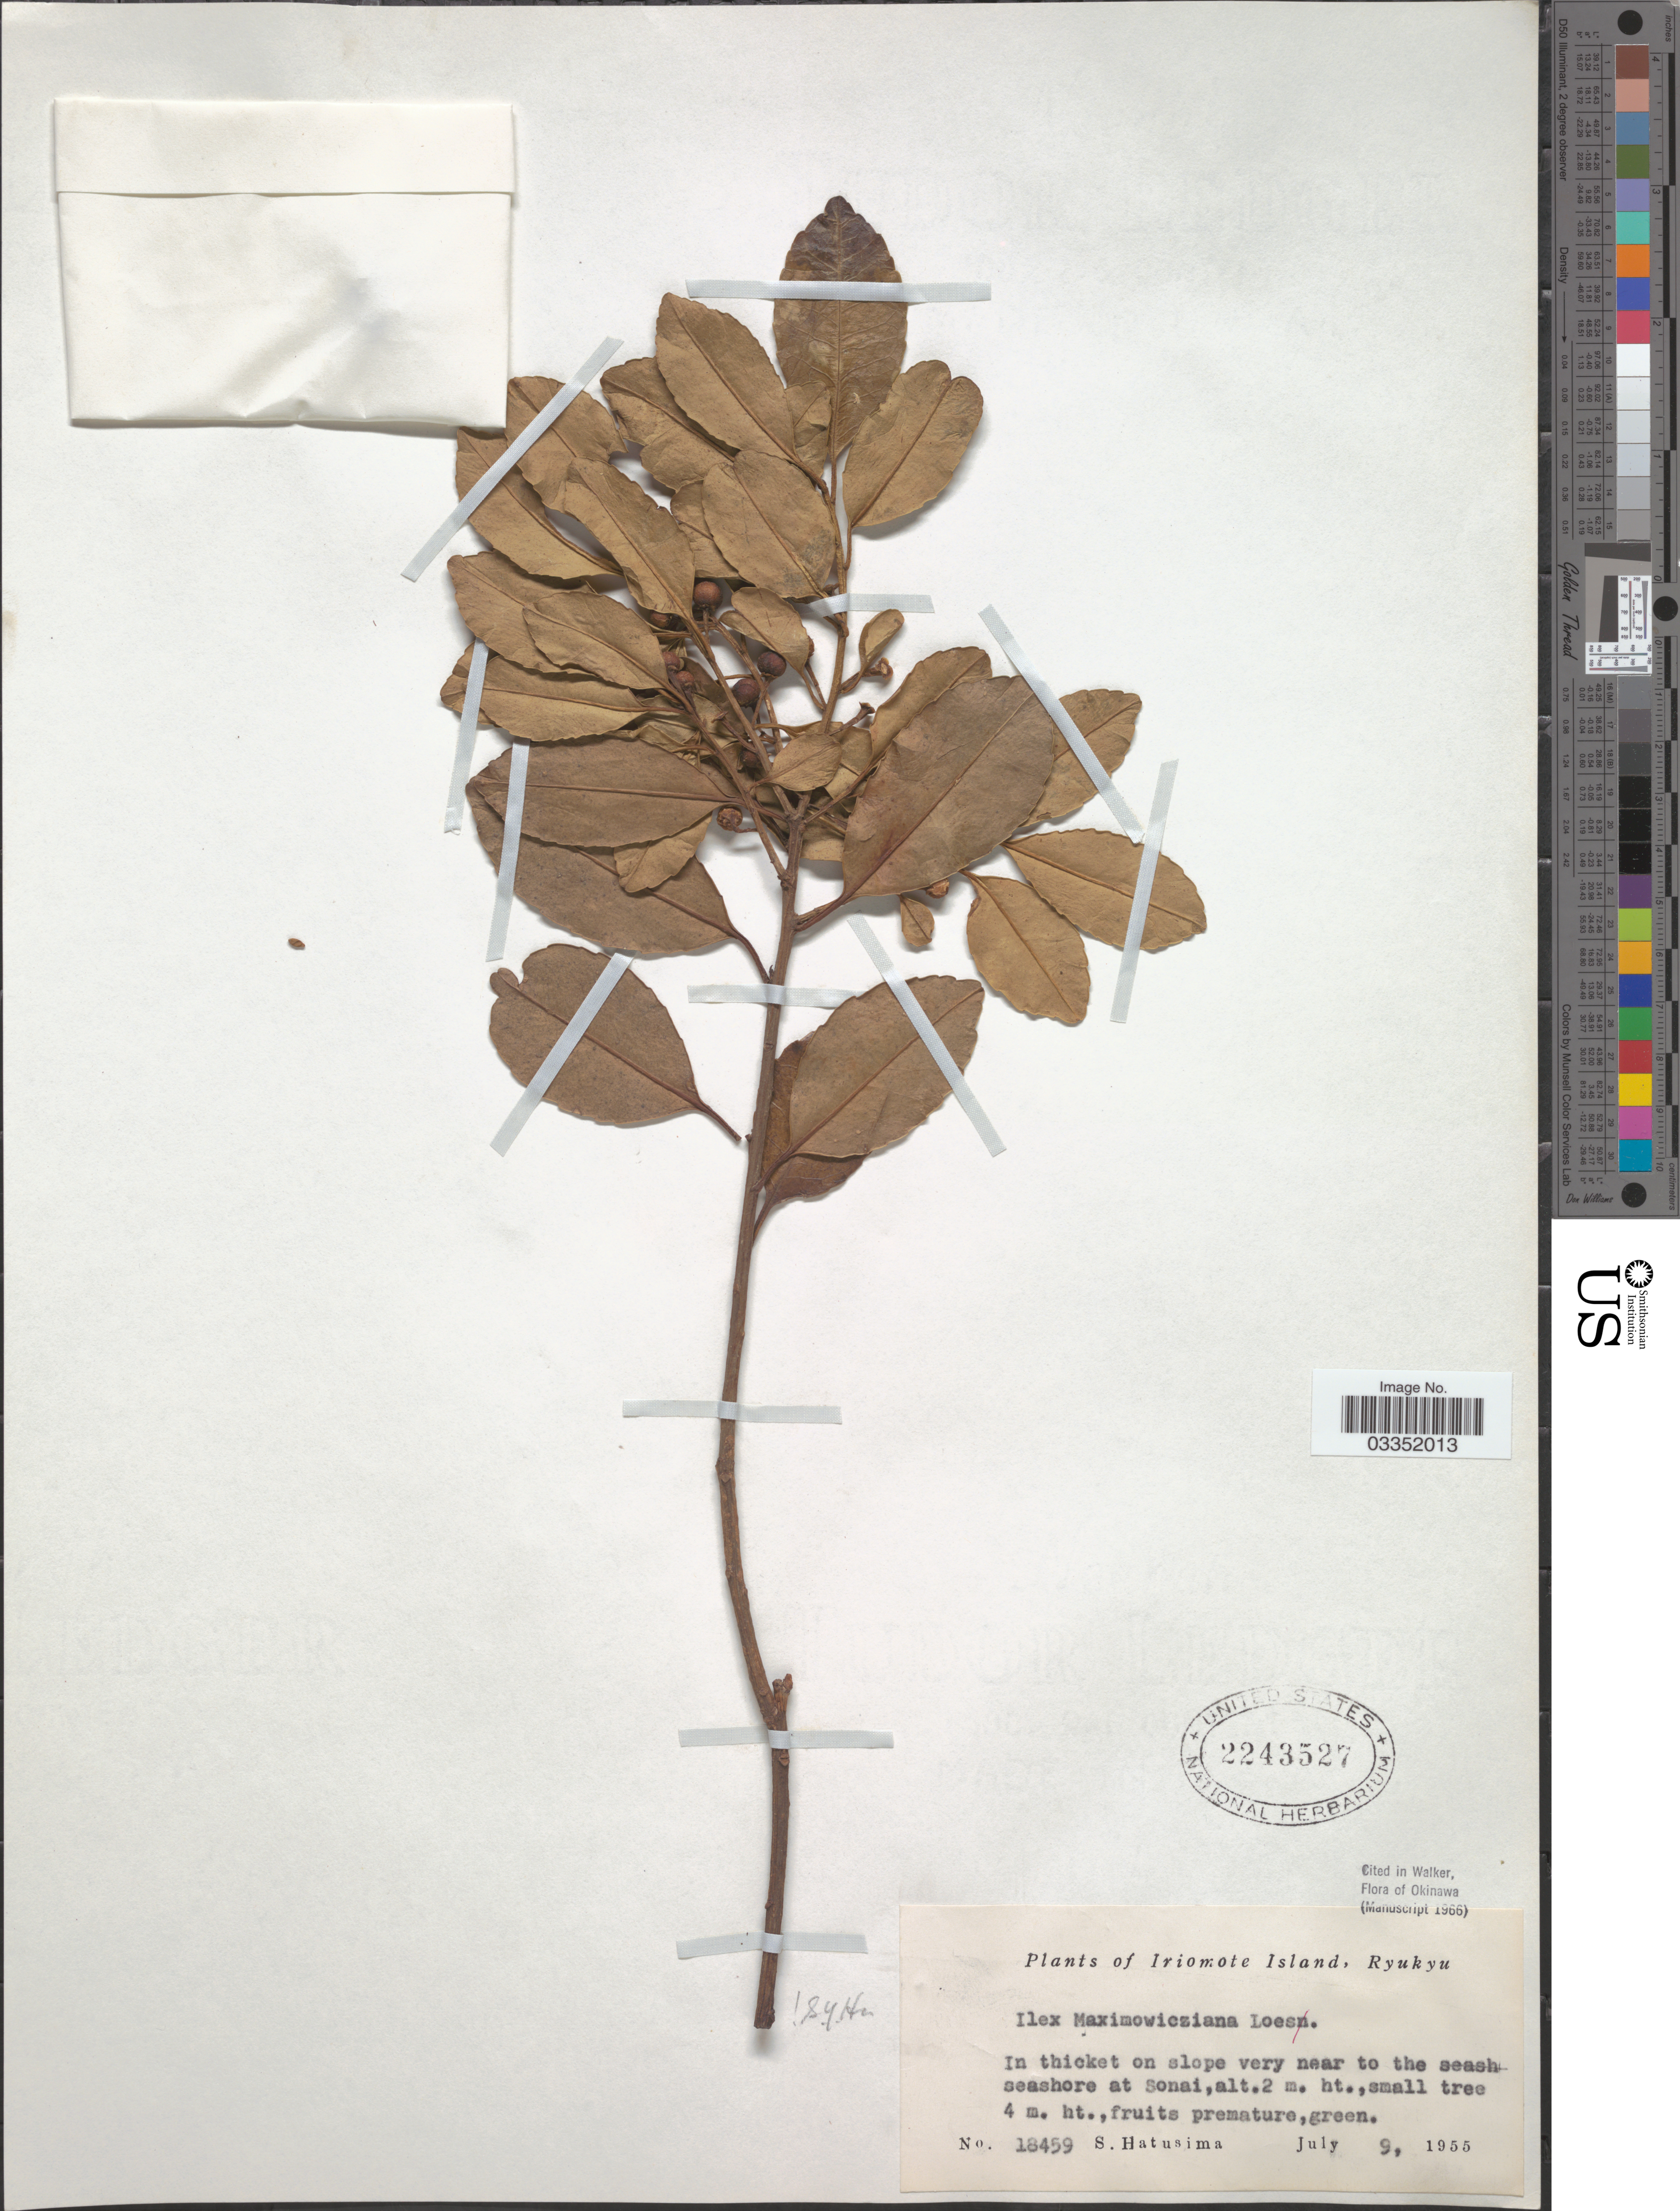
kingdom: Plantae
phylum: Tracheophyta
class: Magnoliopsida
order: Aquifoliales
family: Aquifoliaceae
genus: Ilex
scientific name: Ilex maximowicziana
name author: Loes.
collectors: S. Hatusima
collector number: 18459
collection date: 1955-07-09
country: Japan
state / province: Okinawa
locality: Iriomote Island, Ryukyu. In thicket on slope very near to the seashore at Sonai.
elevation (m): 2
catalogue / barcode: US 2243527